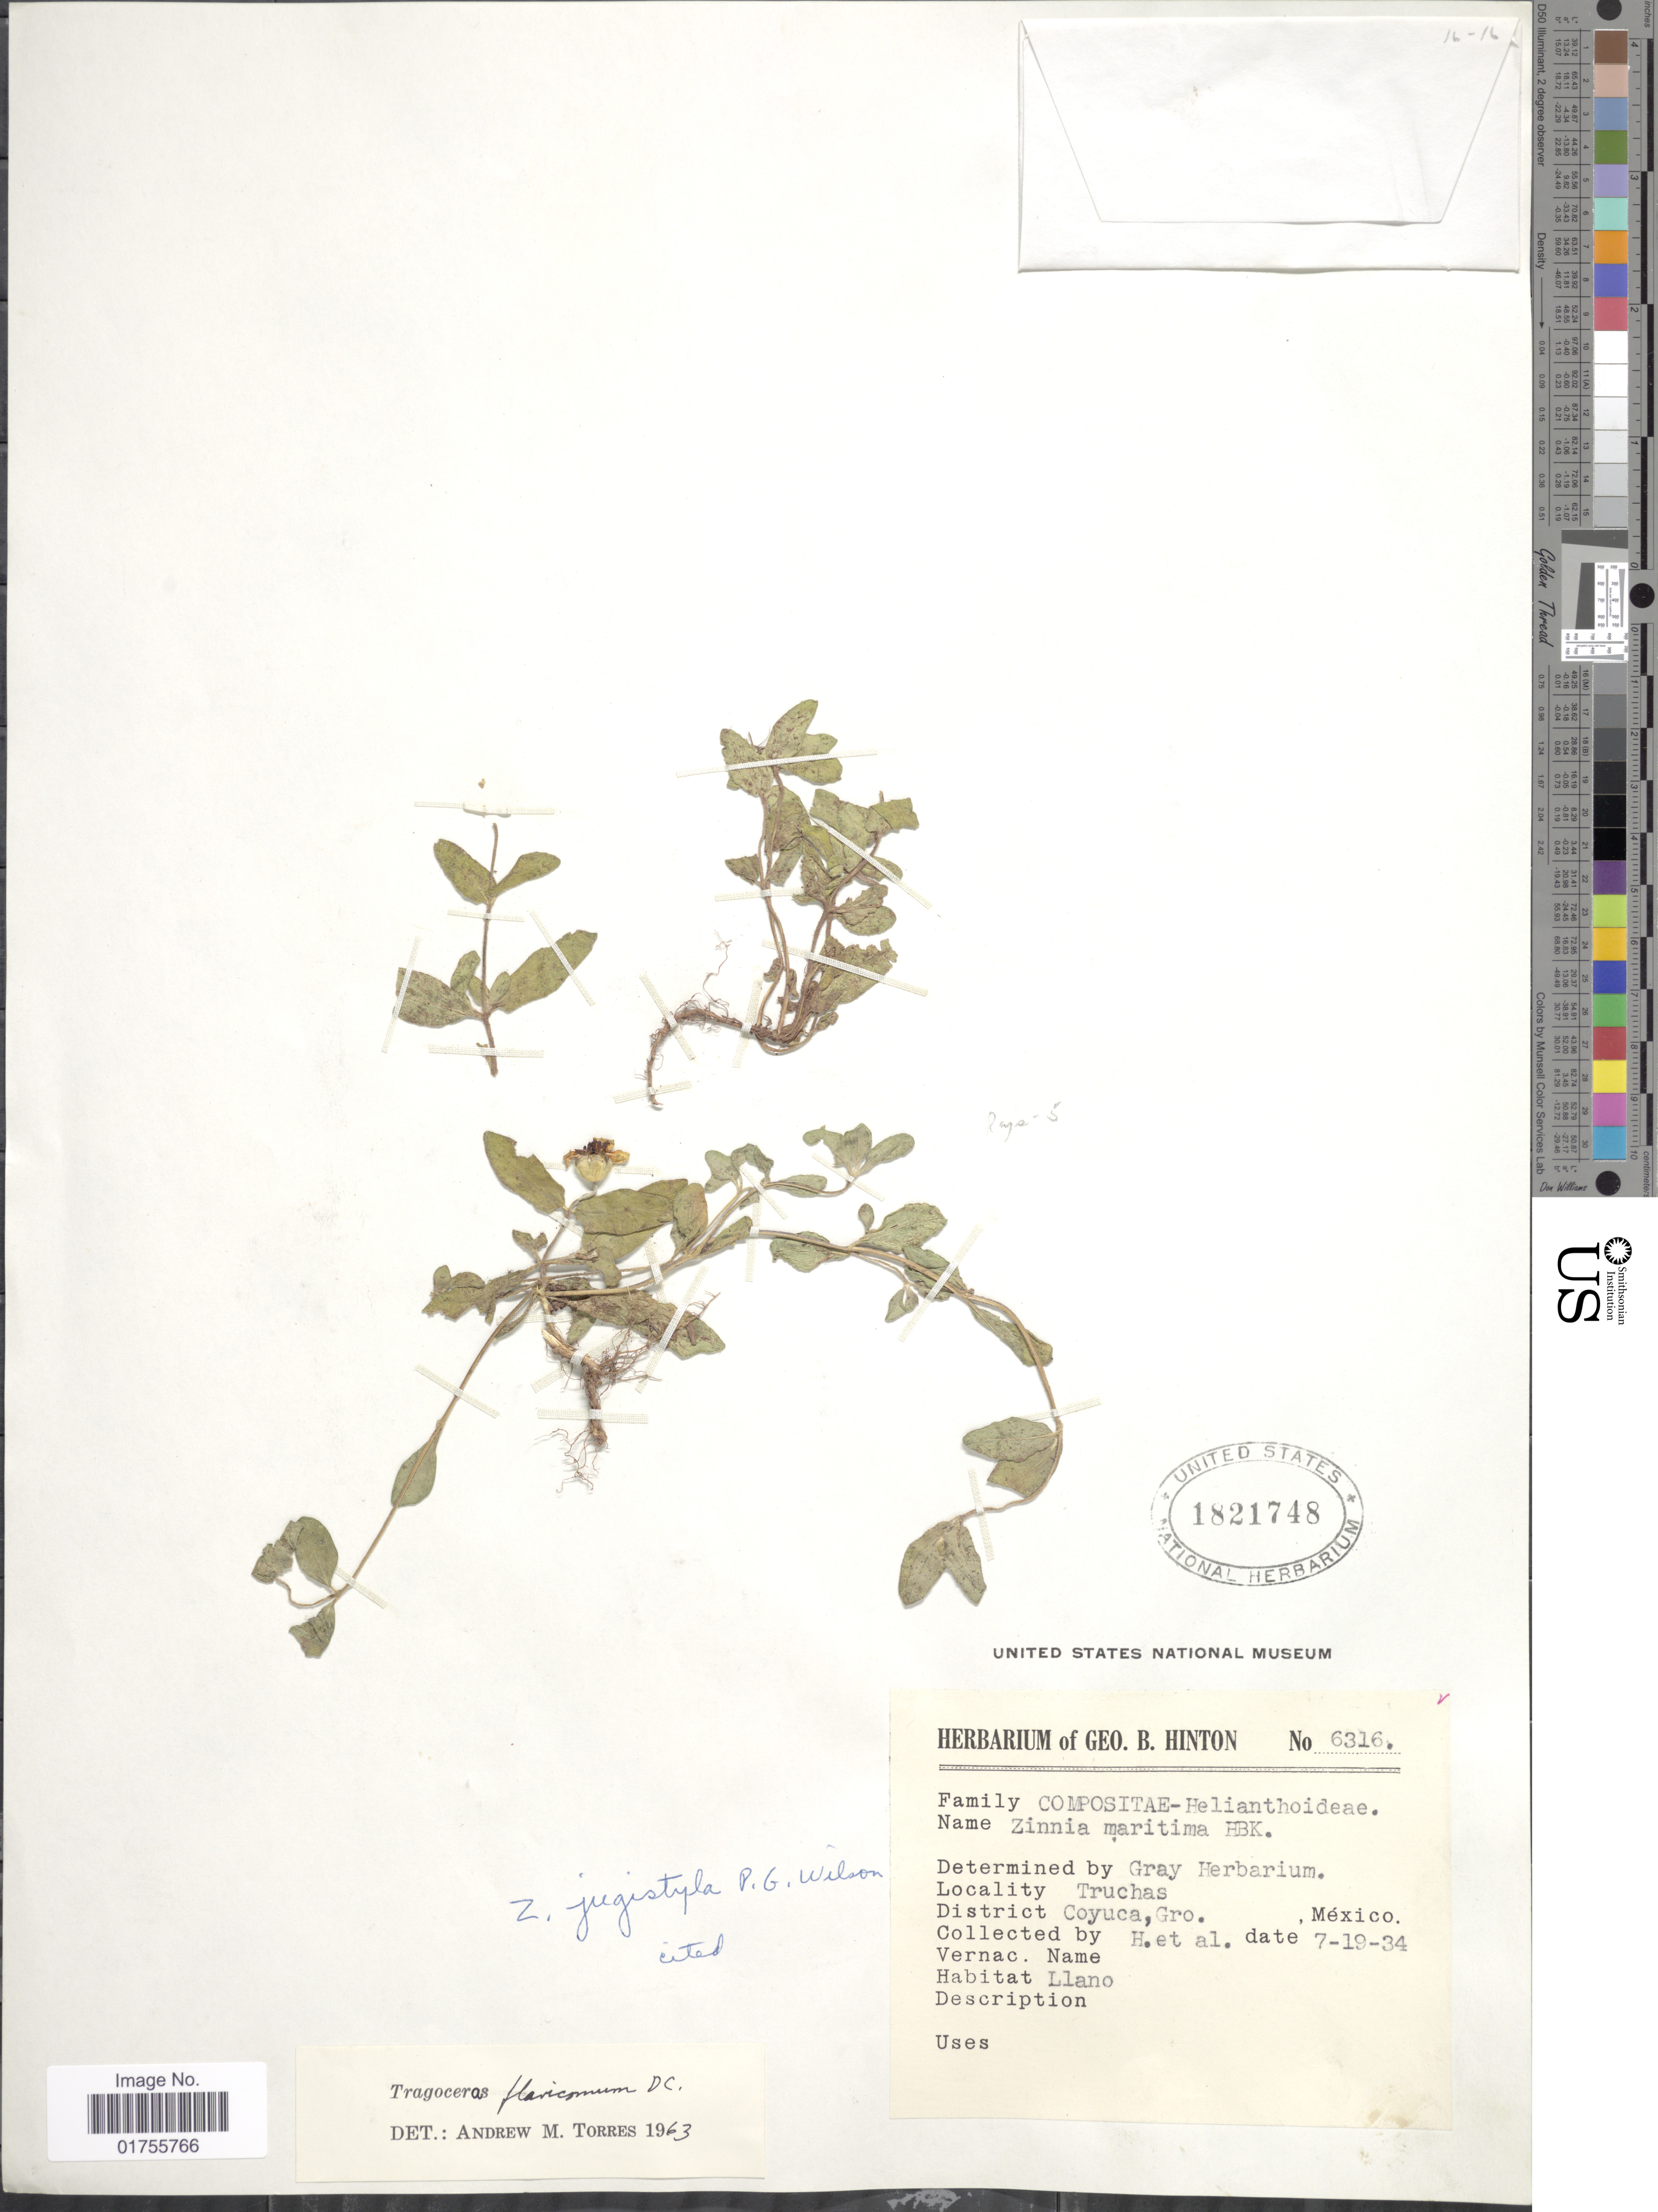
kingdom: Plantae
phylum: Tracheophyta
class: Magnoliopsida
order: Asterales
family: Asteraceae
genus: Tragoceros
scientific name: Tragoceros flavicomum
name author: DC.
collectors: G. B. Hinton & et al.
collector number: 6316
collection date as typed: Transcribed d/m/y: 19/7/34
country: Mexico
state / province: Guerrero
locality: Truchas, DistrictCoyuca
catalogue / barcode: US 1821748